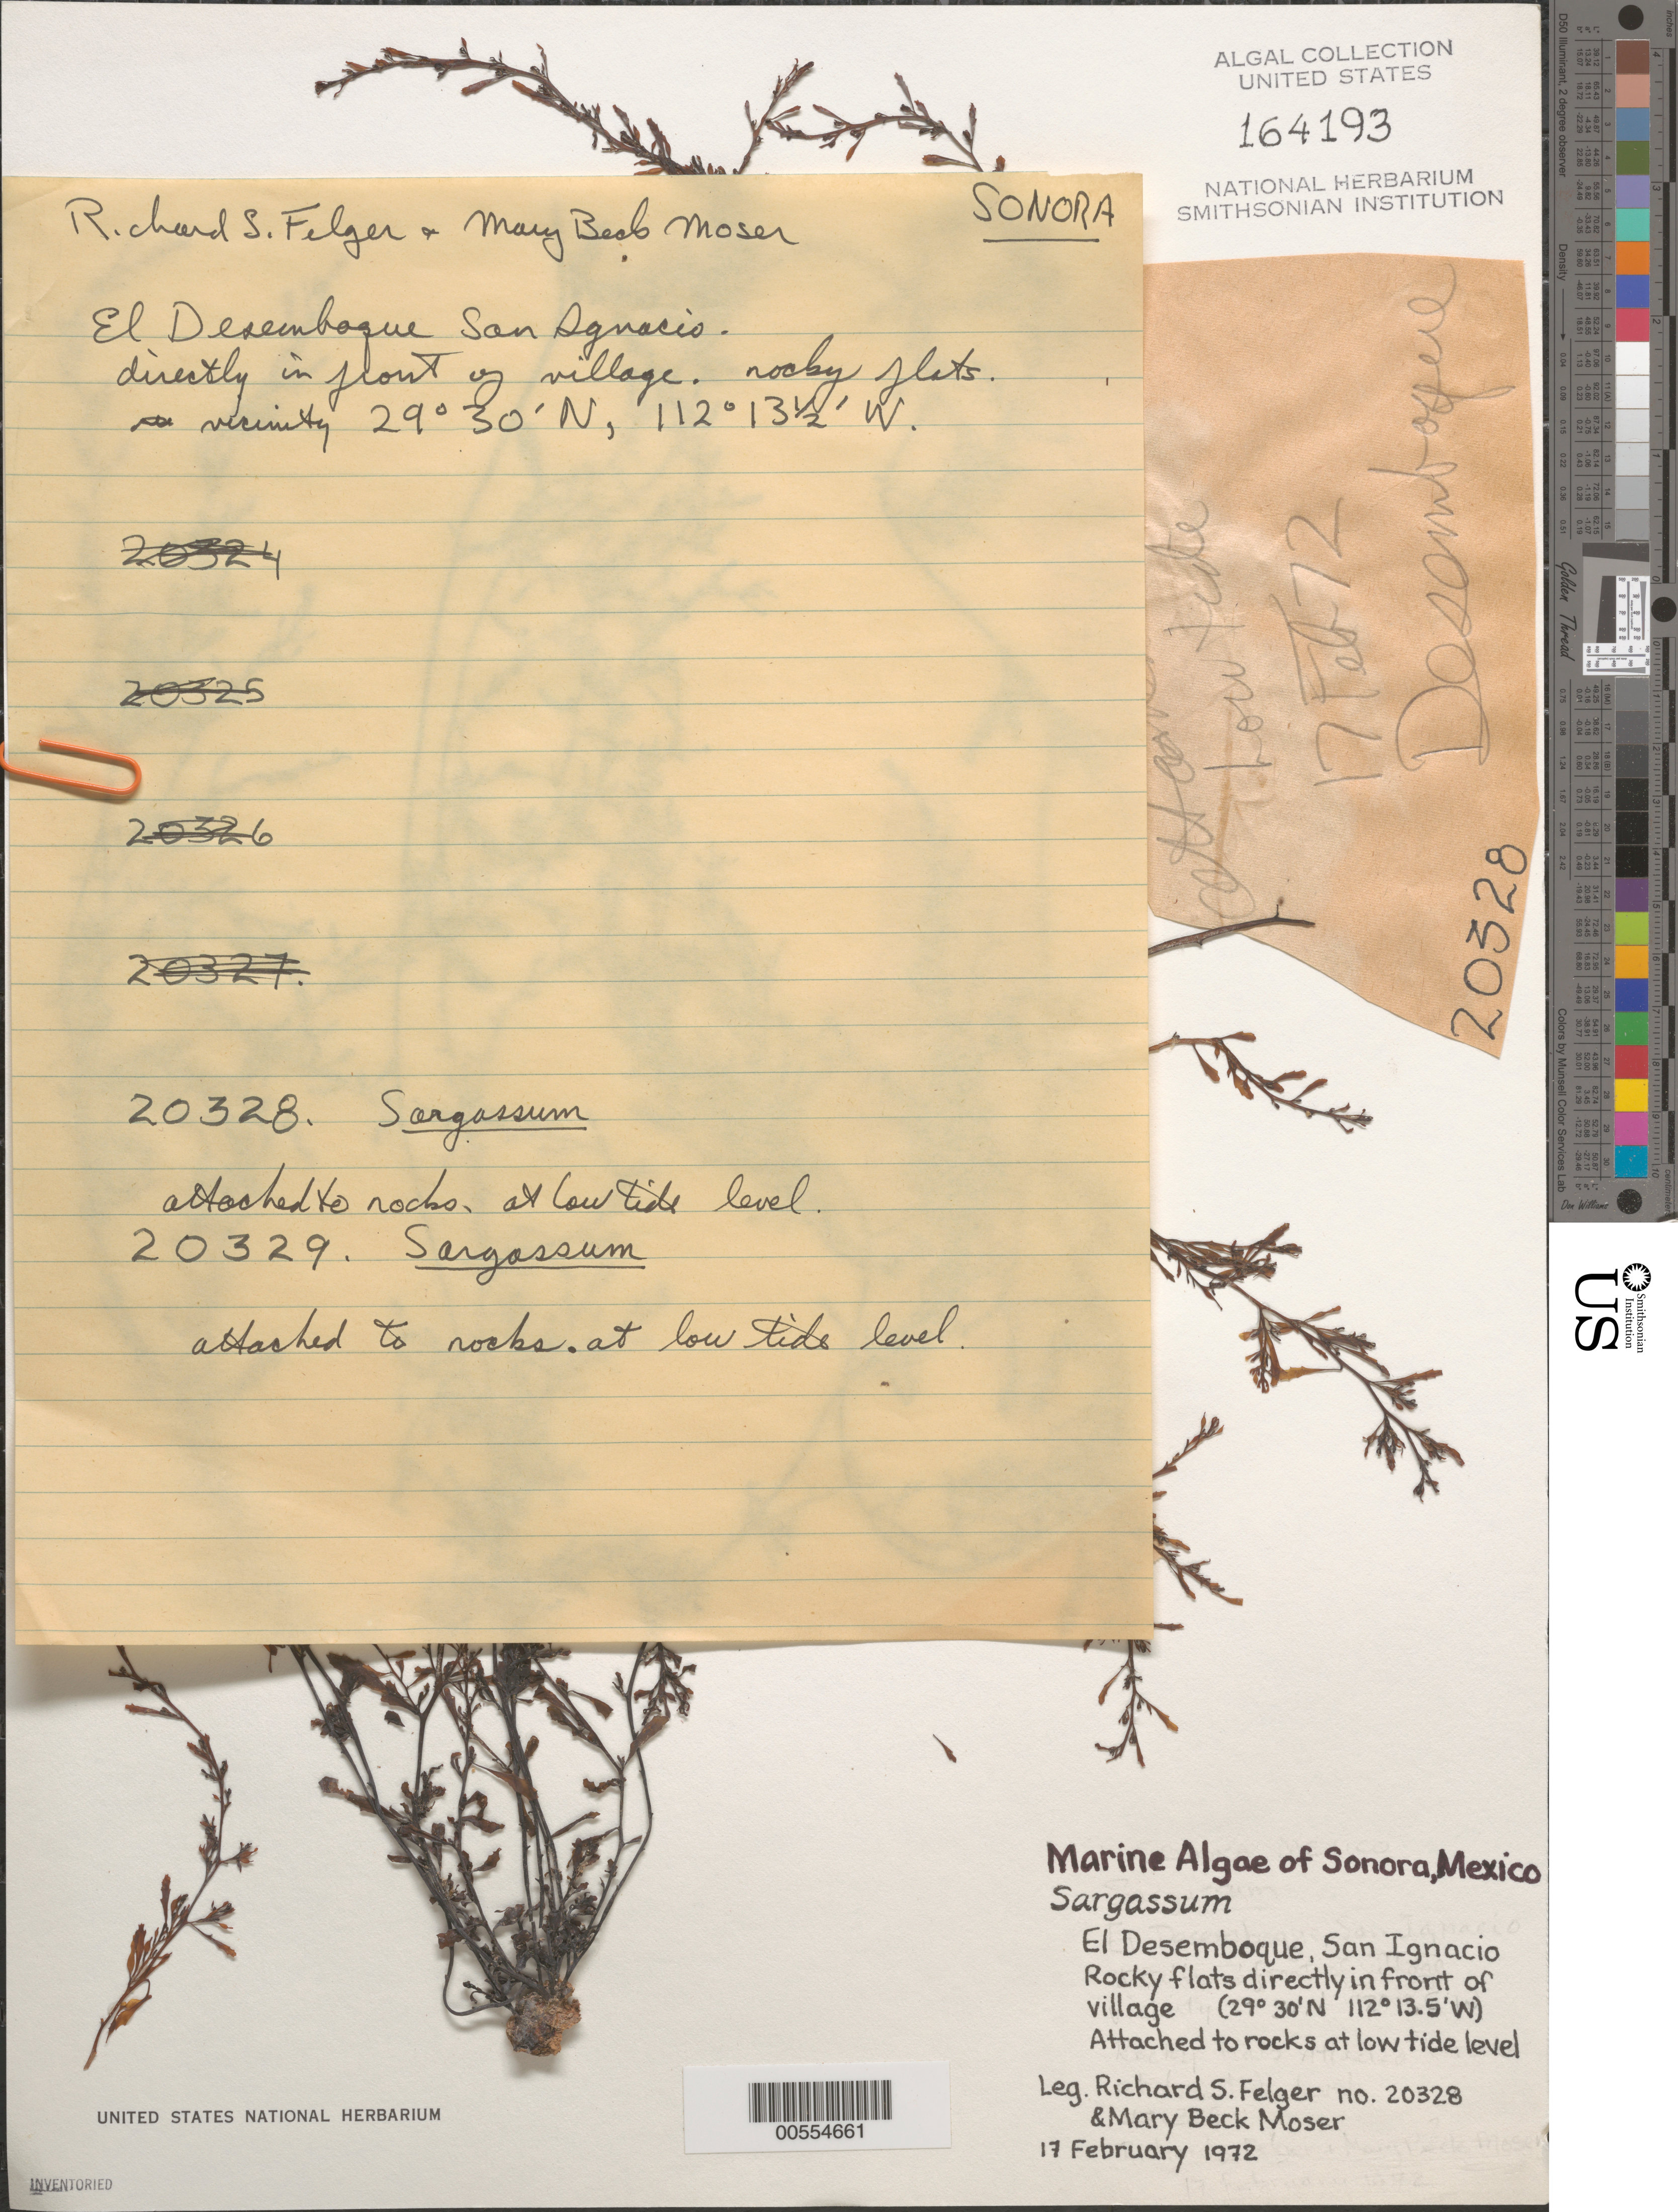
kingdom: Chromista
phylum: Ochrophyta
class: Phaeophyceae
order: Fucales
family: Sargassaceae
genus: Sargassum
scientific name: Sargassum sp.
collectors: R. S. Felger & M. Moser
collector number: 20328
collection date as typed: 17 Feb 1972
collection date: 1972-02-17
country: Mexico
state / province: Sonora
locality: El Desemboque, San Ignacio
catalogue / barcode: US 164193